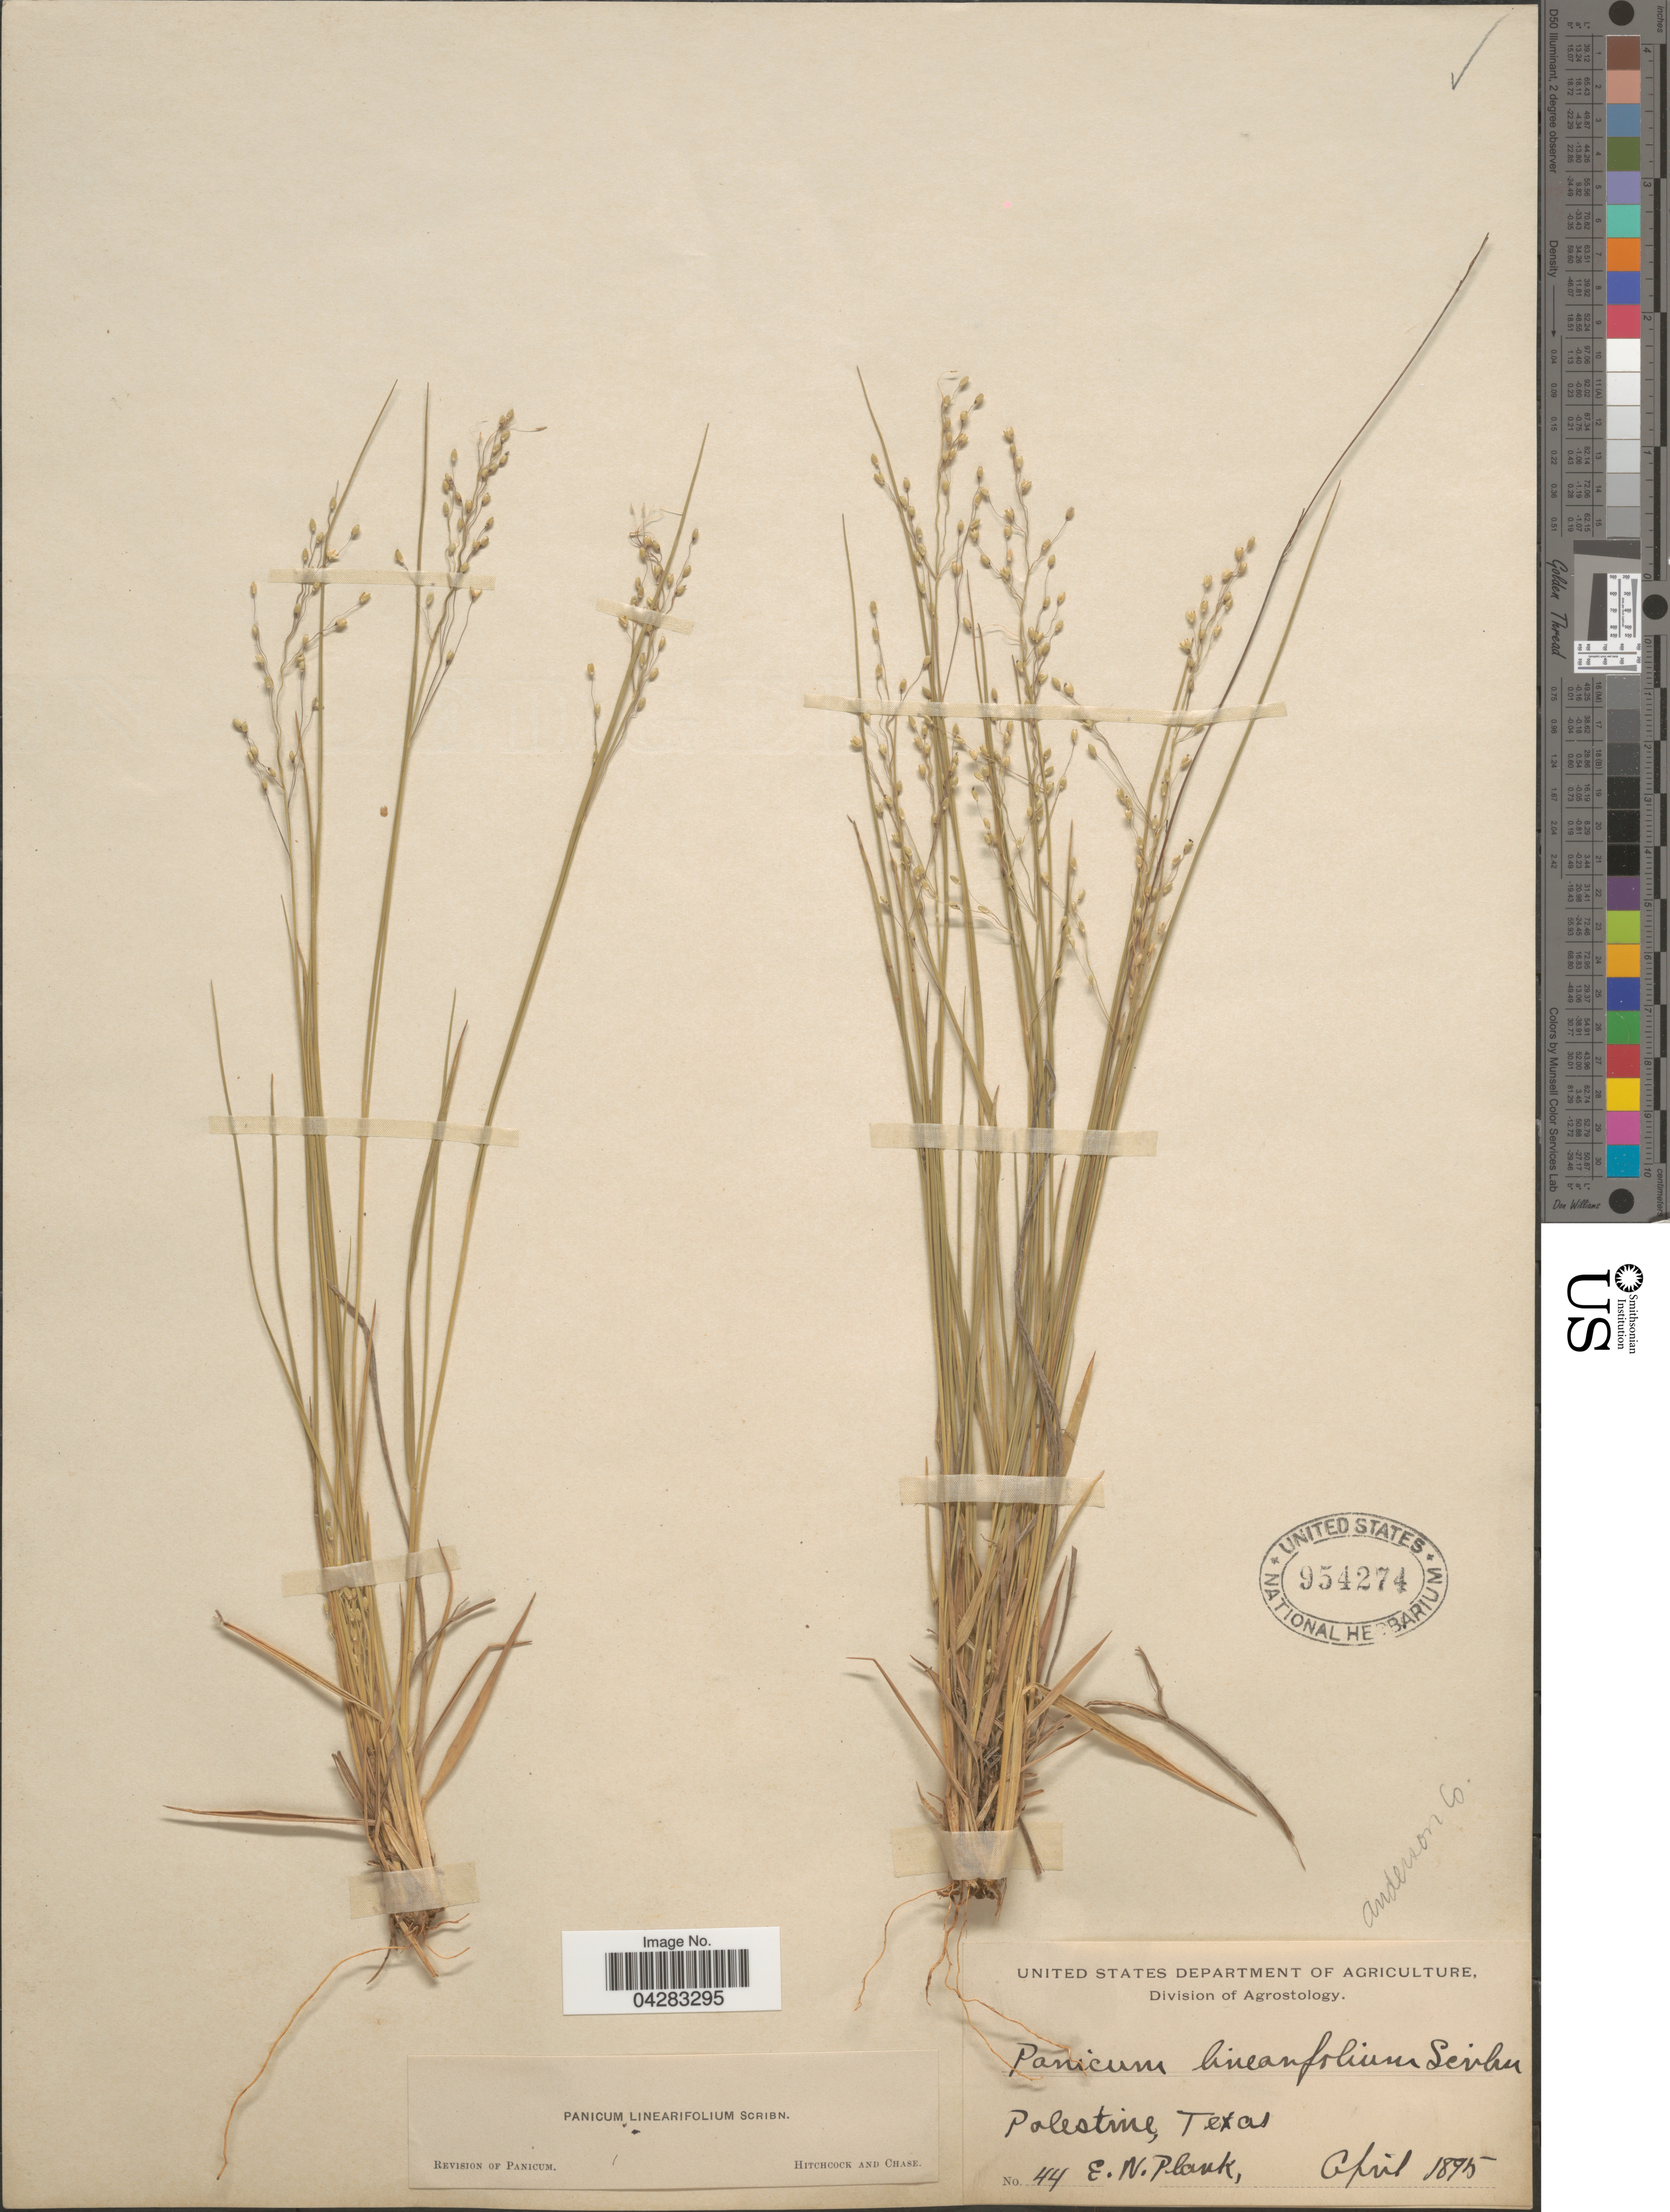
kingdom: Plantae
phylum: Tracheophyta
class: Liliopsida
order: Poales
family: Poaceae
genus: Dichanthelium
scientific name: Dichanthelium linearifolium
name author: (Scribn.) Gould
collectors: E. Plank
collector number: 44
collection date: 1895-04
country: United States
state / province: Texas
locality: Palestine. Anderson Co.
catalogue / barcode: US 954274